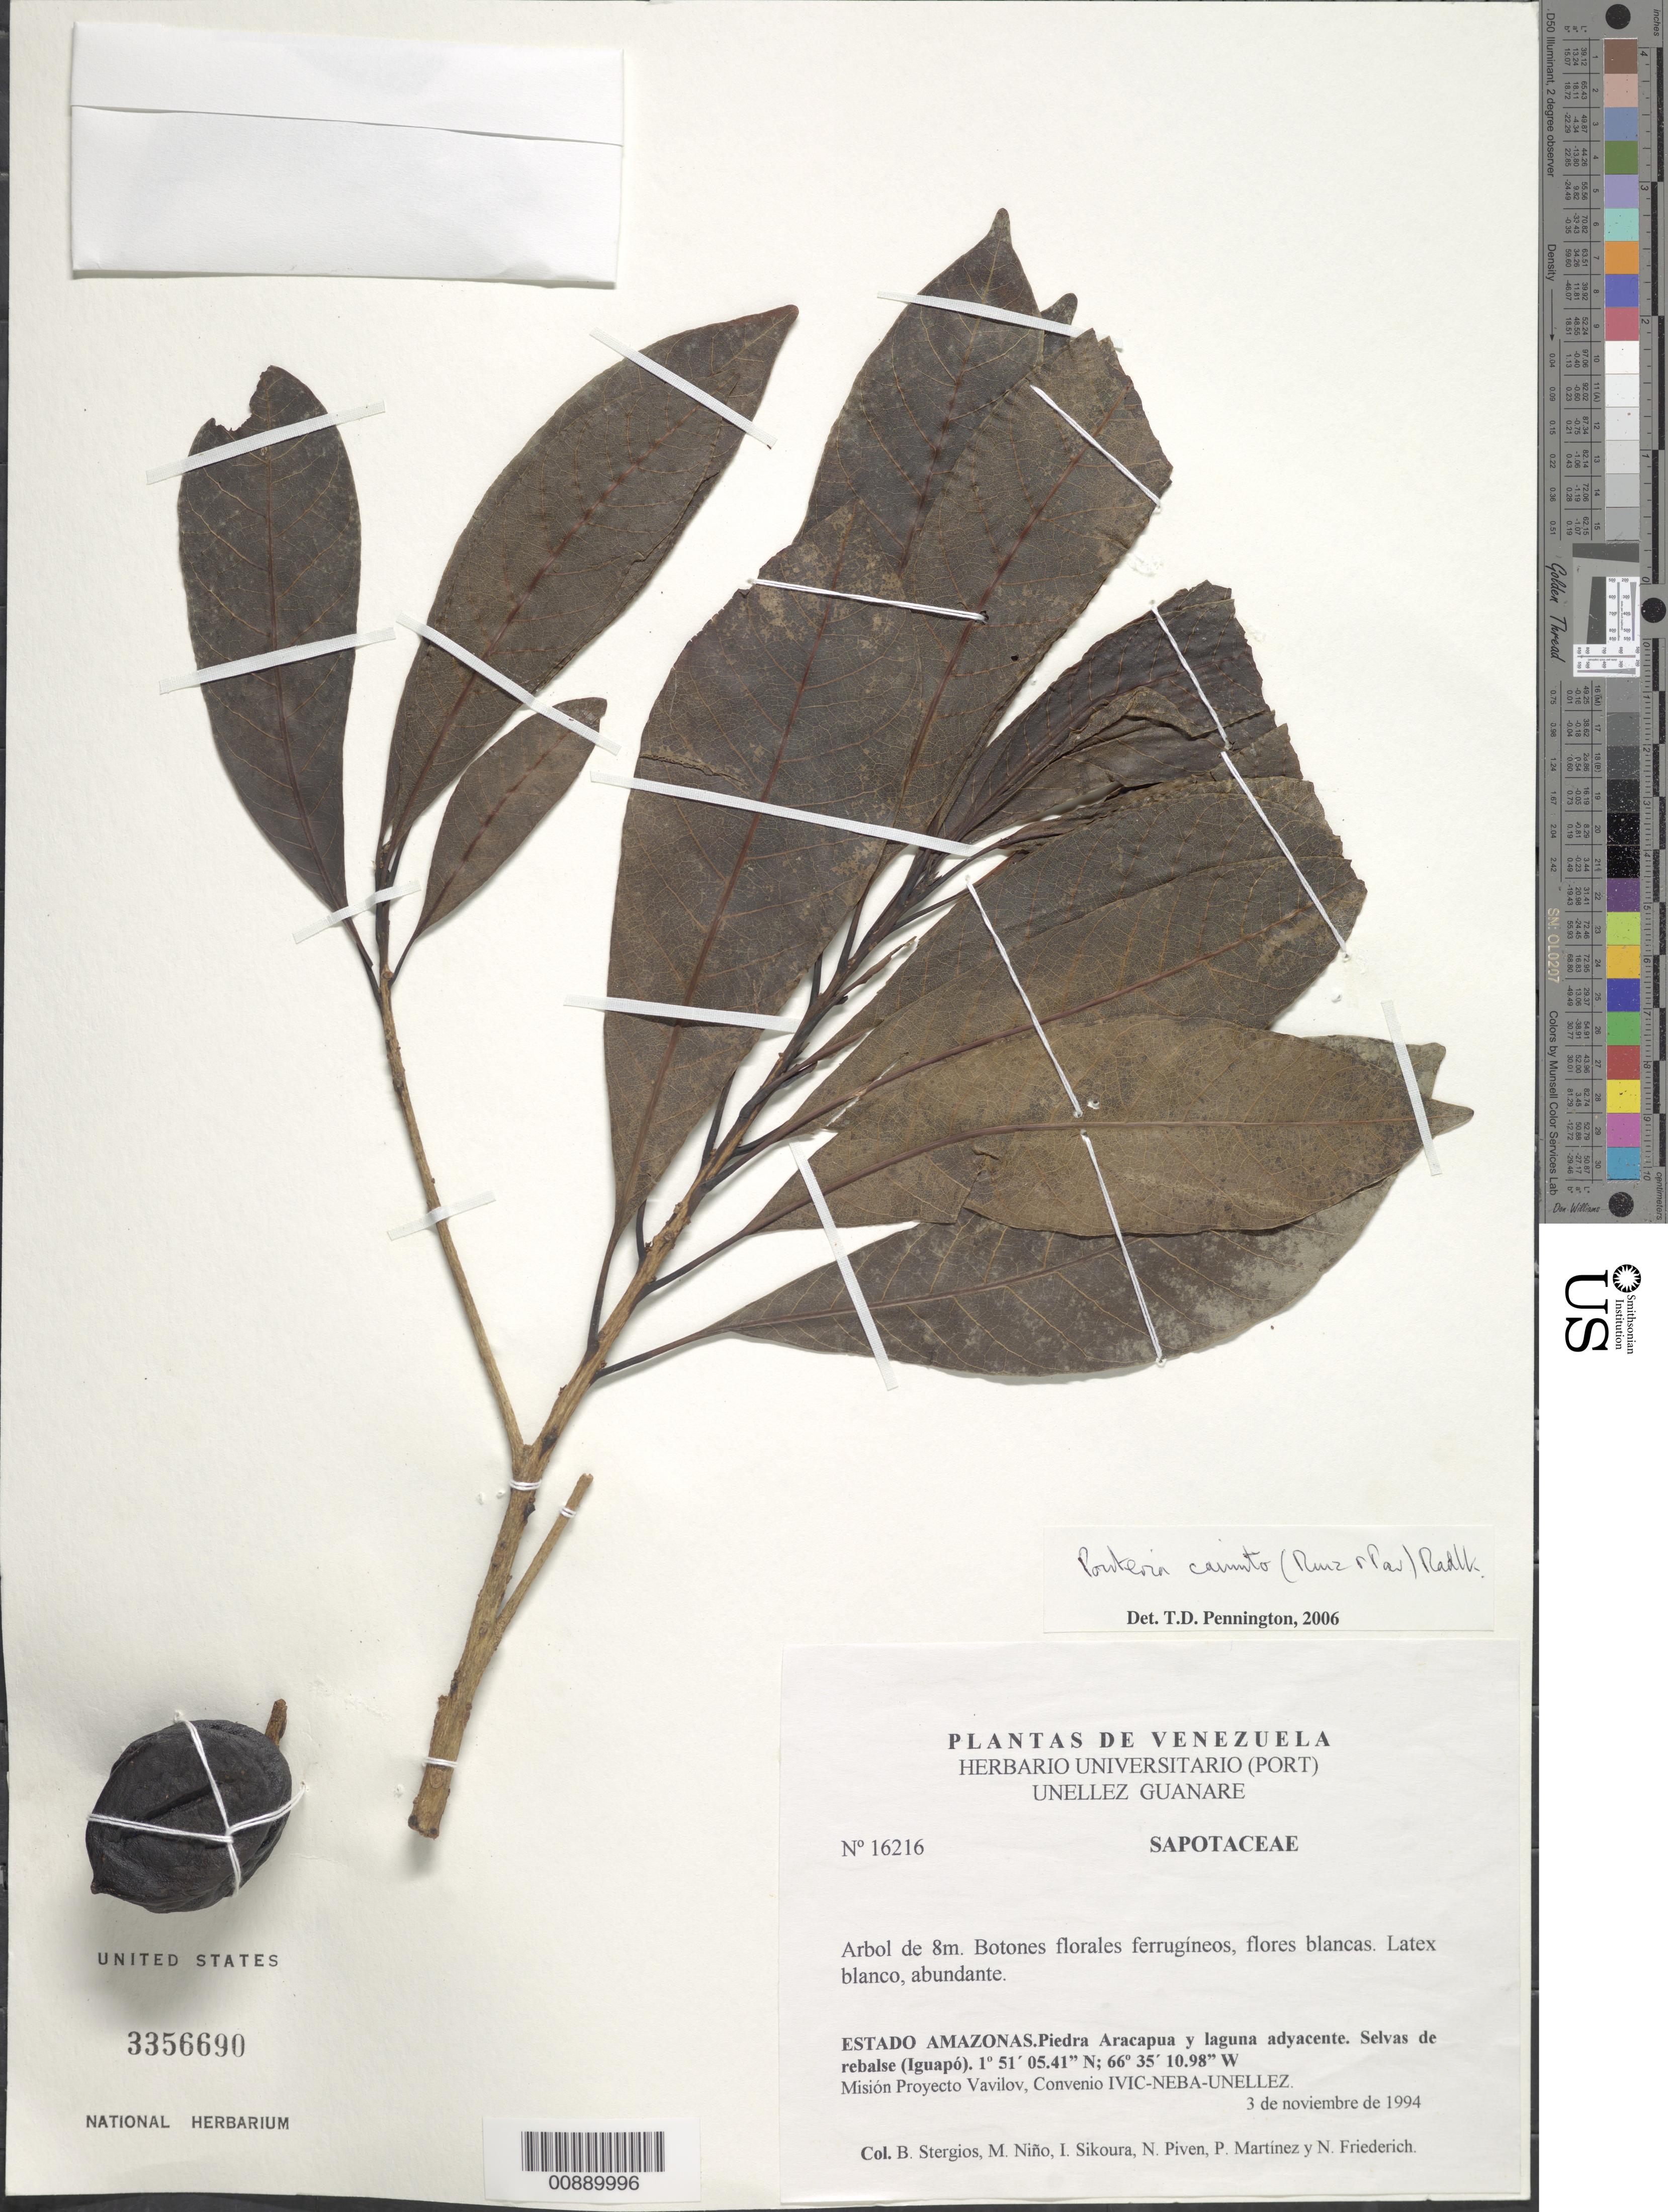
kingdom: Plantae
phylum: Tracheophyta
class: Magnoliopsida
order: Ericales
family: Sapotaceae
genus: Pouteria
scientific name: Pouteria caimito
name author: (Ruiz & Pav.) Radlk.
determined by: Pennington, T. D., (K)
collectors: B. G. Stergios, S. M. Niño, I. Sikoura, N. Piven, P. Martinez & N. Friederich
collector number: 16216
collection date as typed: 3-Nov-94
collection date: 1994-11-03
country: Venezuela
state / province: Amazonas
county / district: Río Negro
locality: Piedra Aracapua y laguna adyacente; Mision Proyecto Vavilov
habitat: Selvas de rebalse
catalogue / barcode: US 3356690